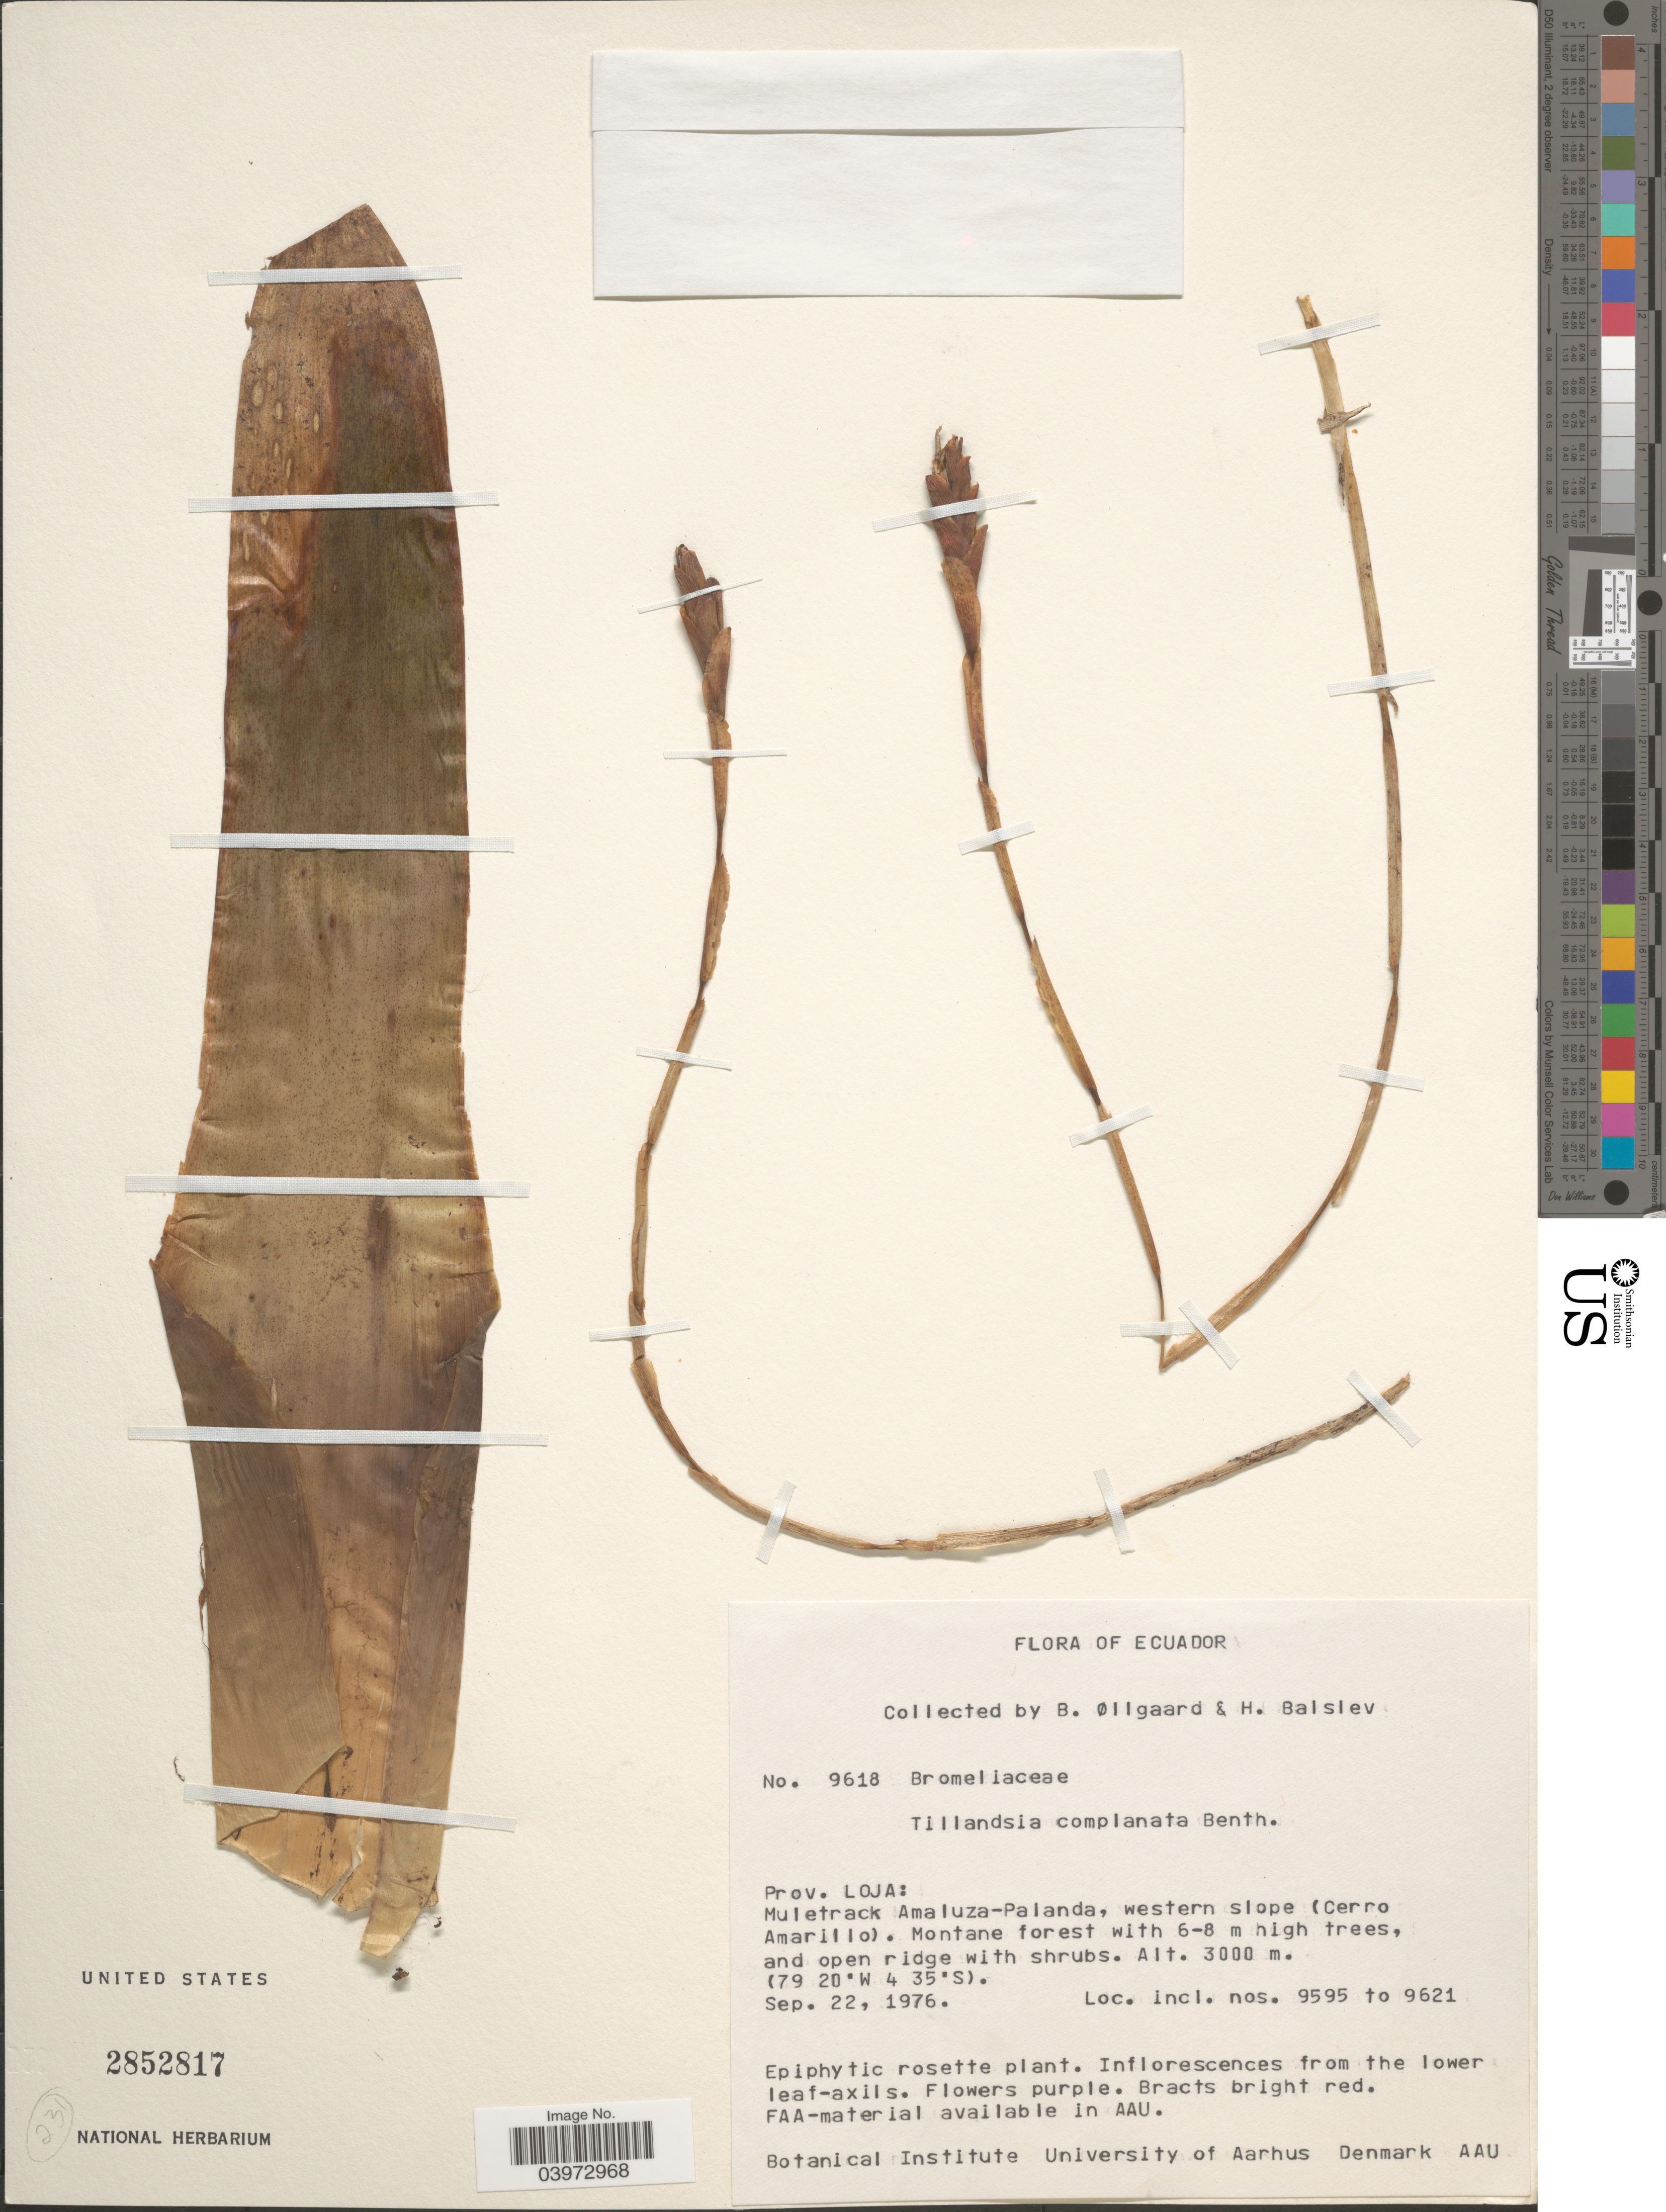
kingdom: Plantae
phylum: Tracheophyta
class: Liliopsida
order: Poales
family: Bromeliaceae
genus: Tillandsia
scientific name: Tillandsia complanata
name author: Benth.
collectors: B. Øllgaard & H. Balsev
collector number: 9618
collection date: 1976-09-22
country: Ecuador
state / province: Loja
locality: Muletrack Amaluza-Palanda, western slope (Cerro Amarillo).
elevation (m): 3000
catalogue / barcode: US 2852817